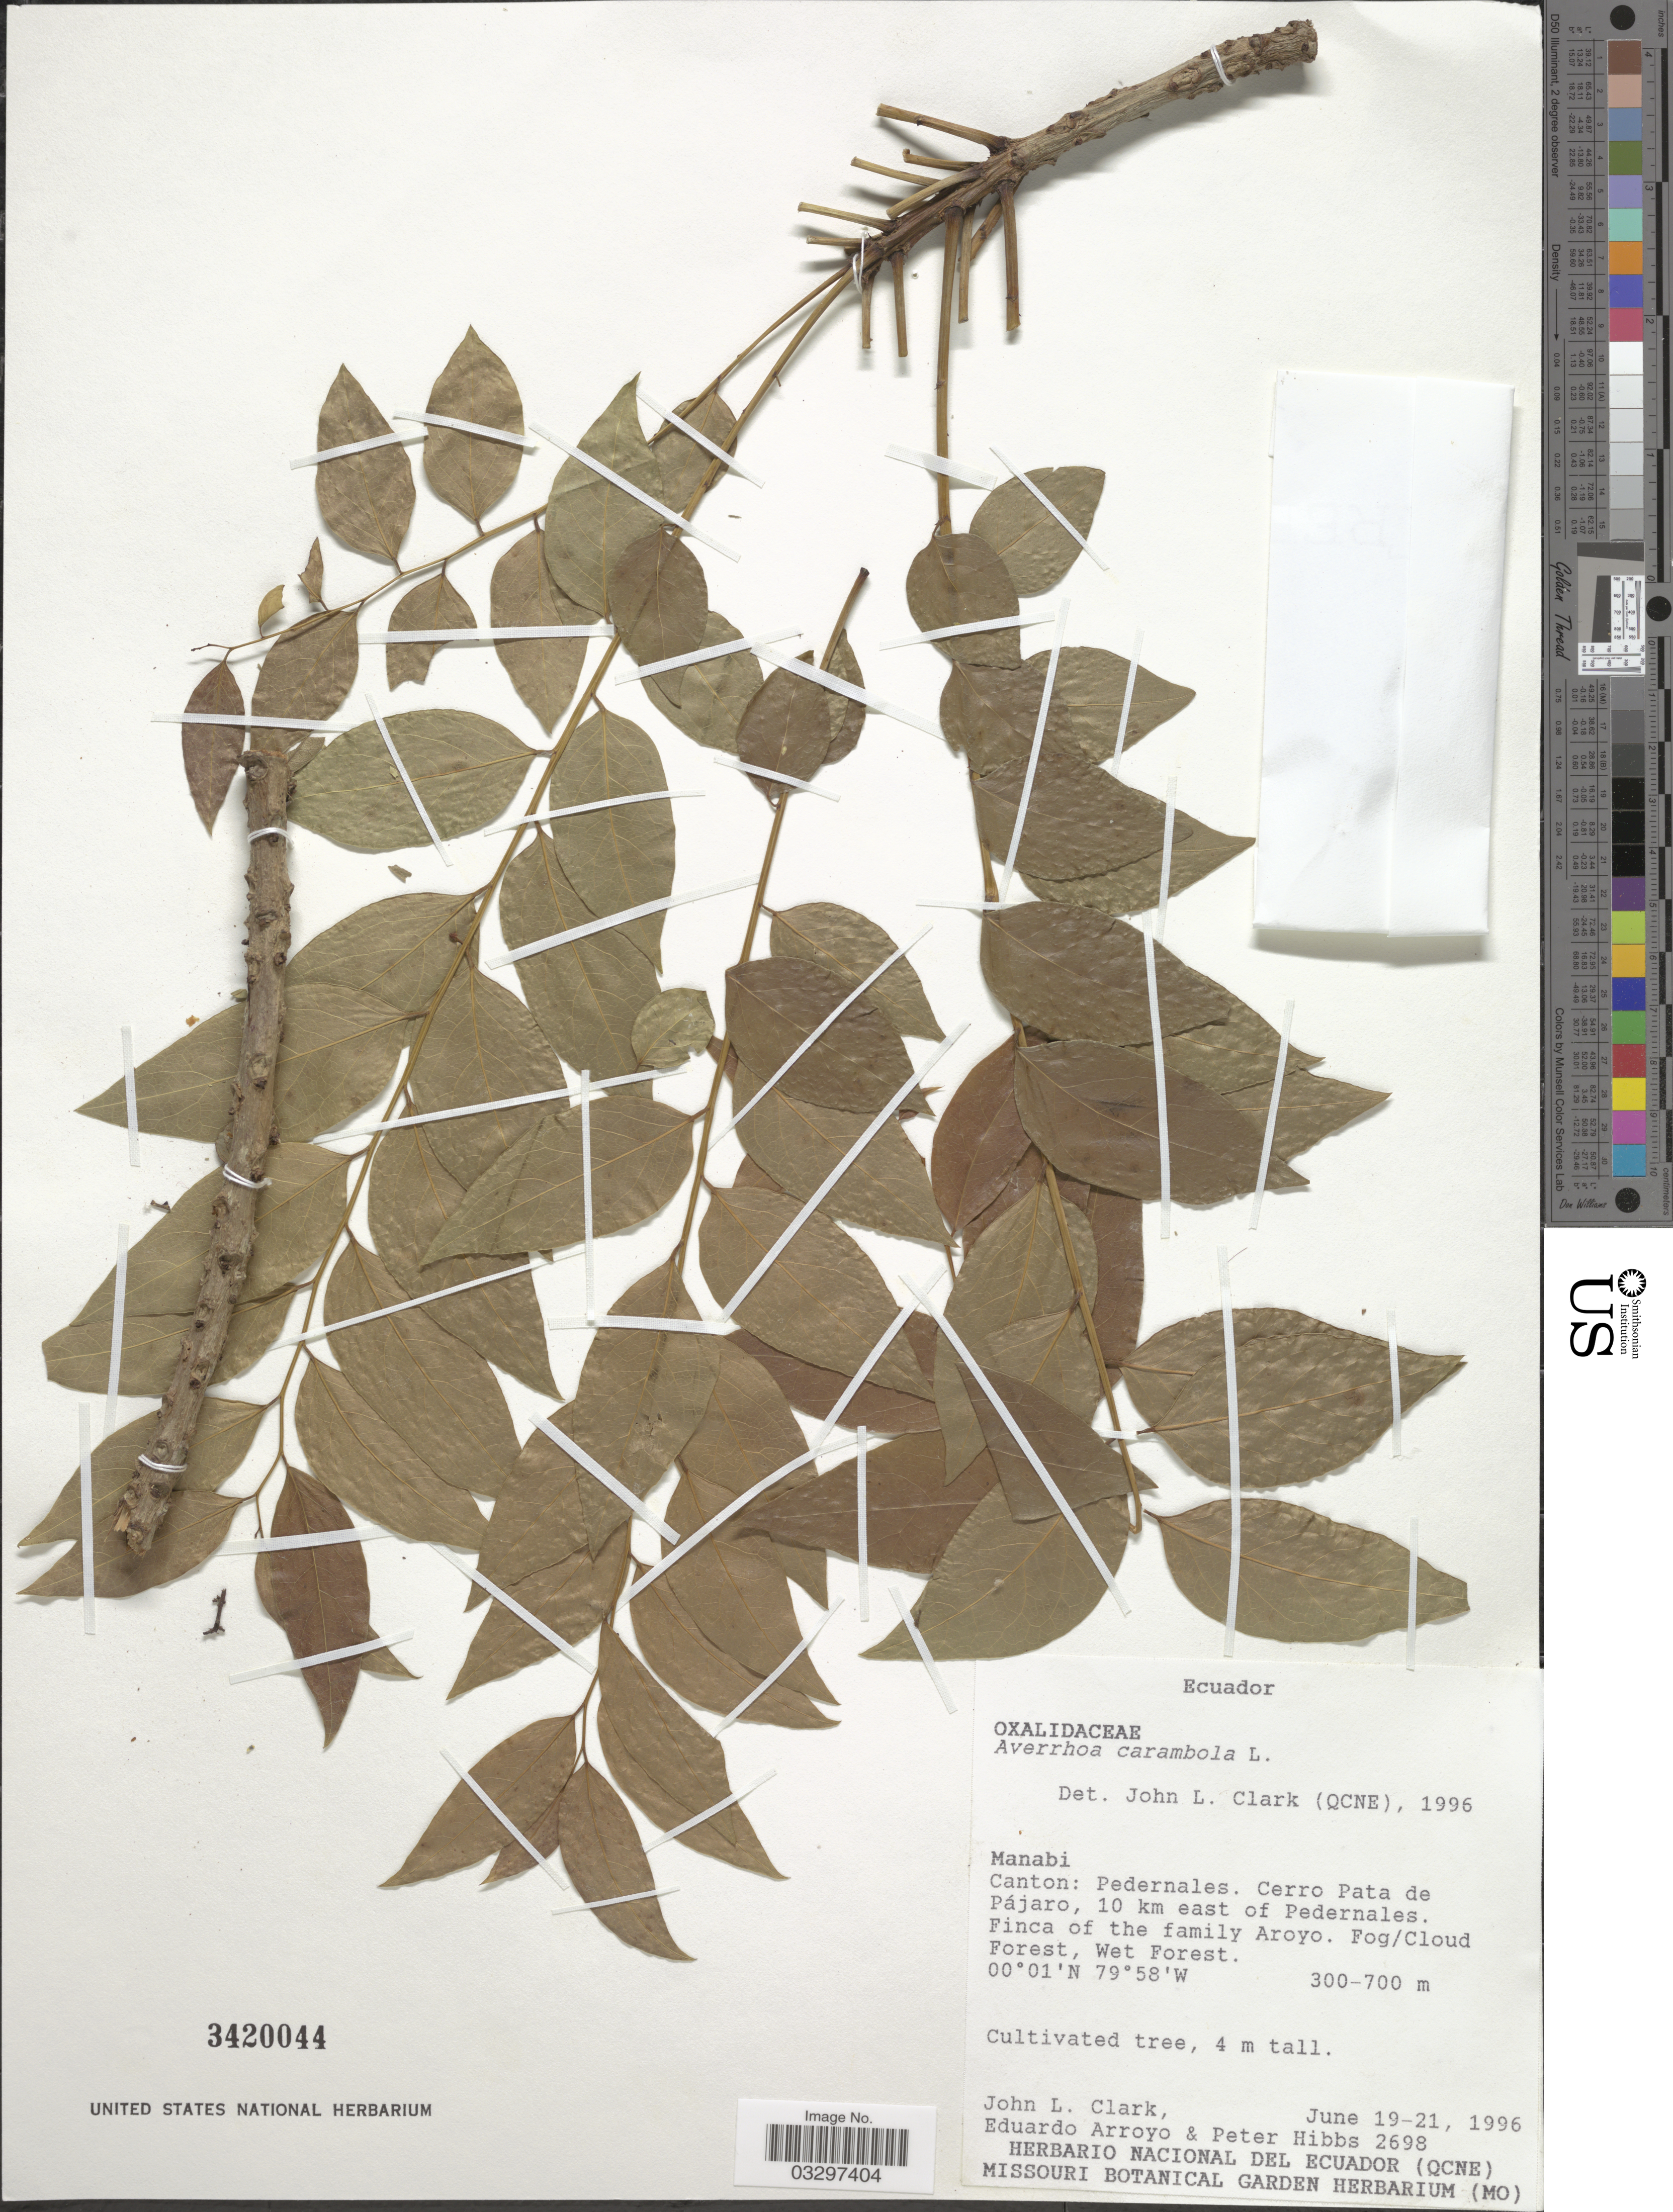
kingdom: Plantae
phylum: Tracheophyta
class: Magnoliopsida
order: Oxalidales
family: Oxalidaceae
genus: Averrhoa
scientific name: Averrhoa carambola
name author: L.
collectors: J. L. Clark, E. Arroyo & P. Hibbs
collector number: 2698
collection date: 1996-06-19/1996-06-21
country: Ecuador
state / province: Manabí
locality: Canton: Pedernales. Cerro Pata de Pájaro, 10 km east of Pedernales. Finca of the family Aroyo.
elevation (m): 300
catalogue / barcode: US 3420044